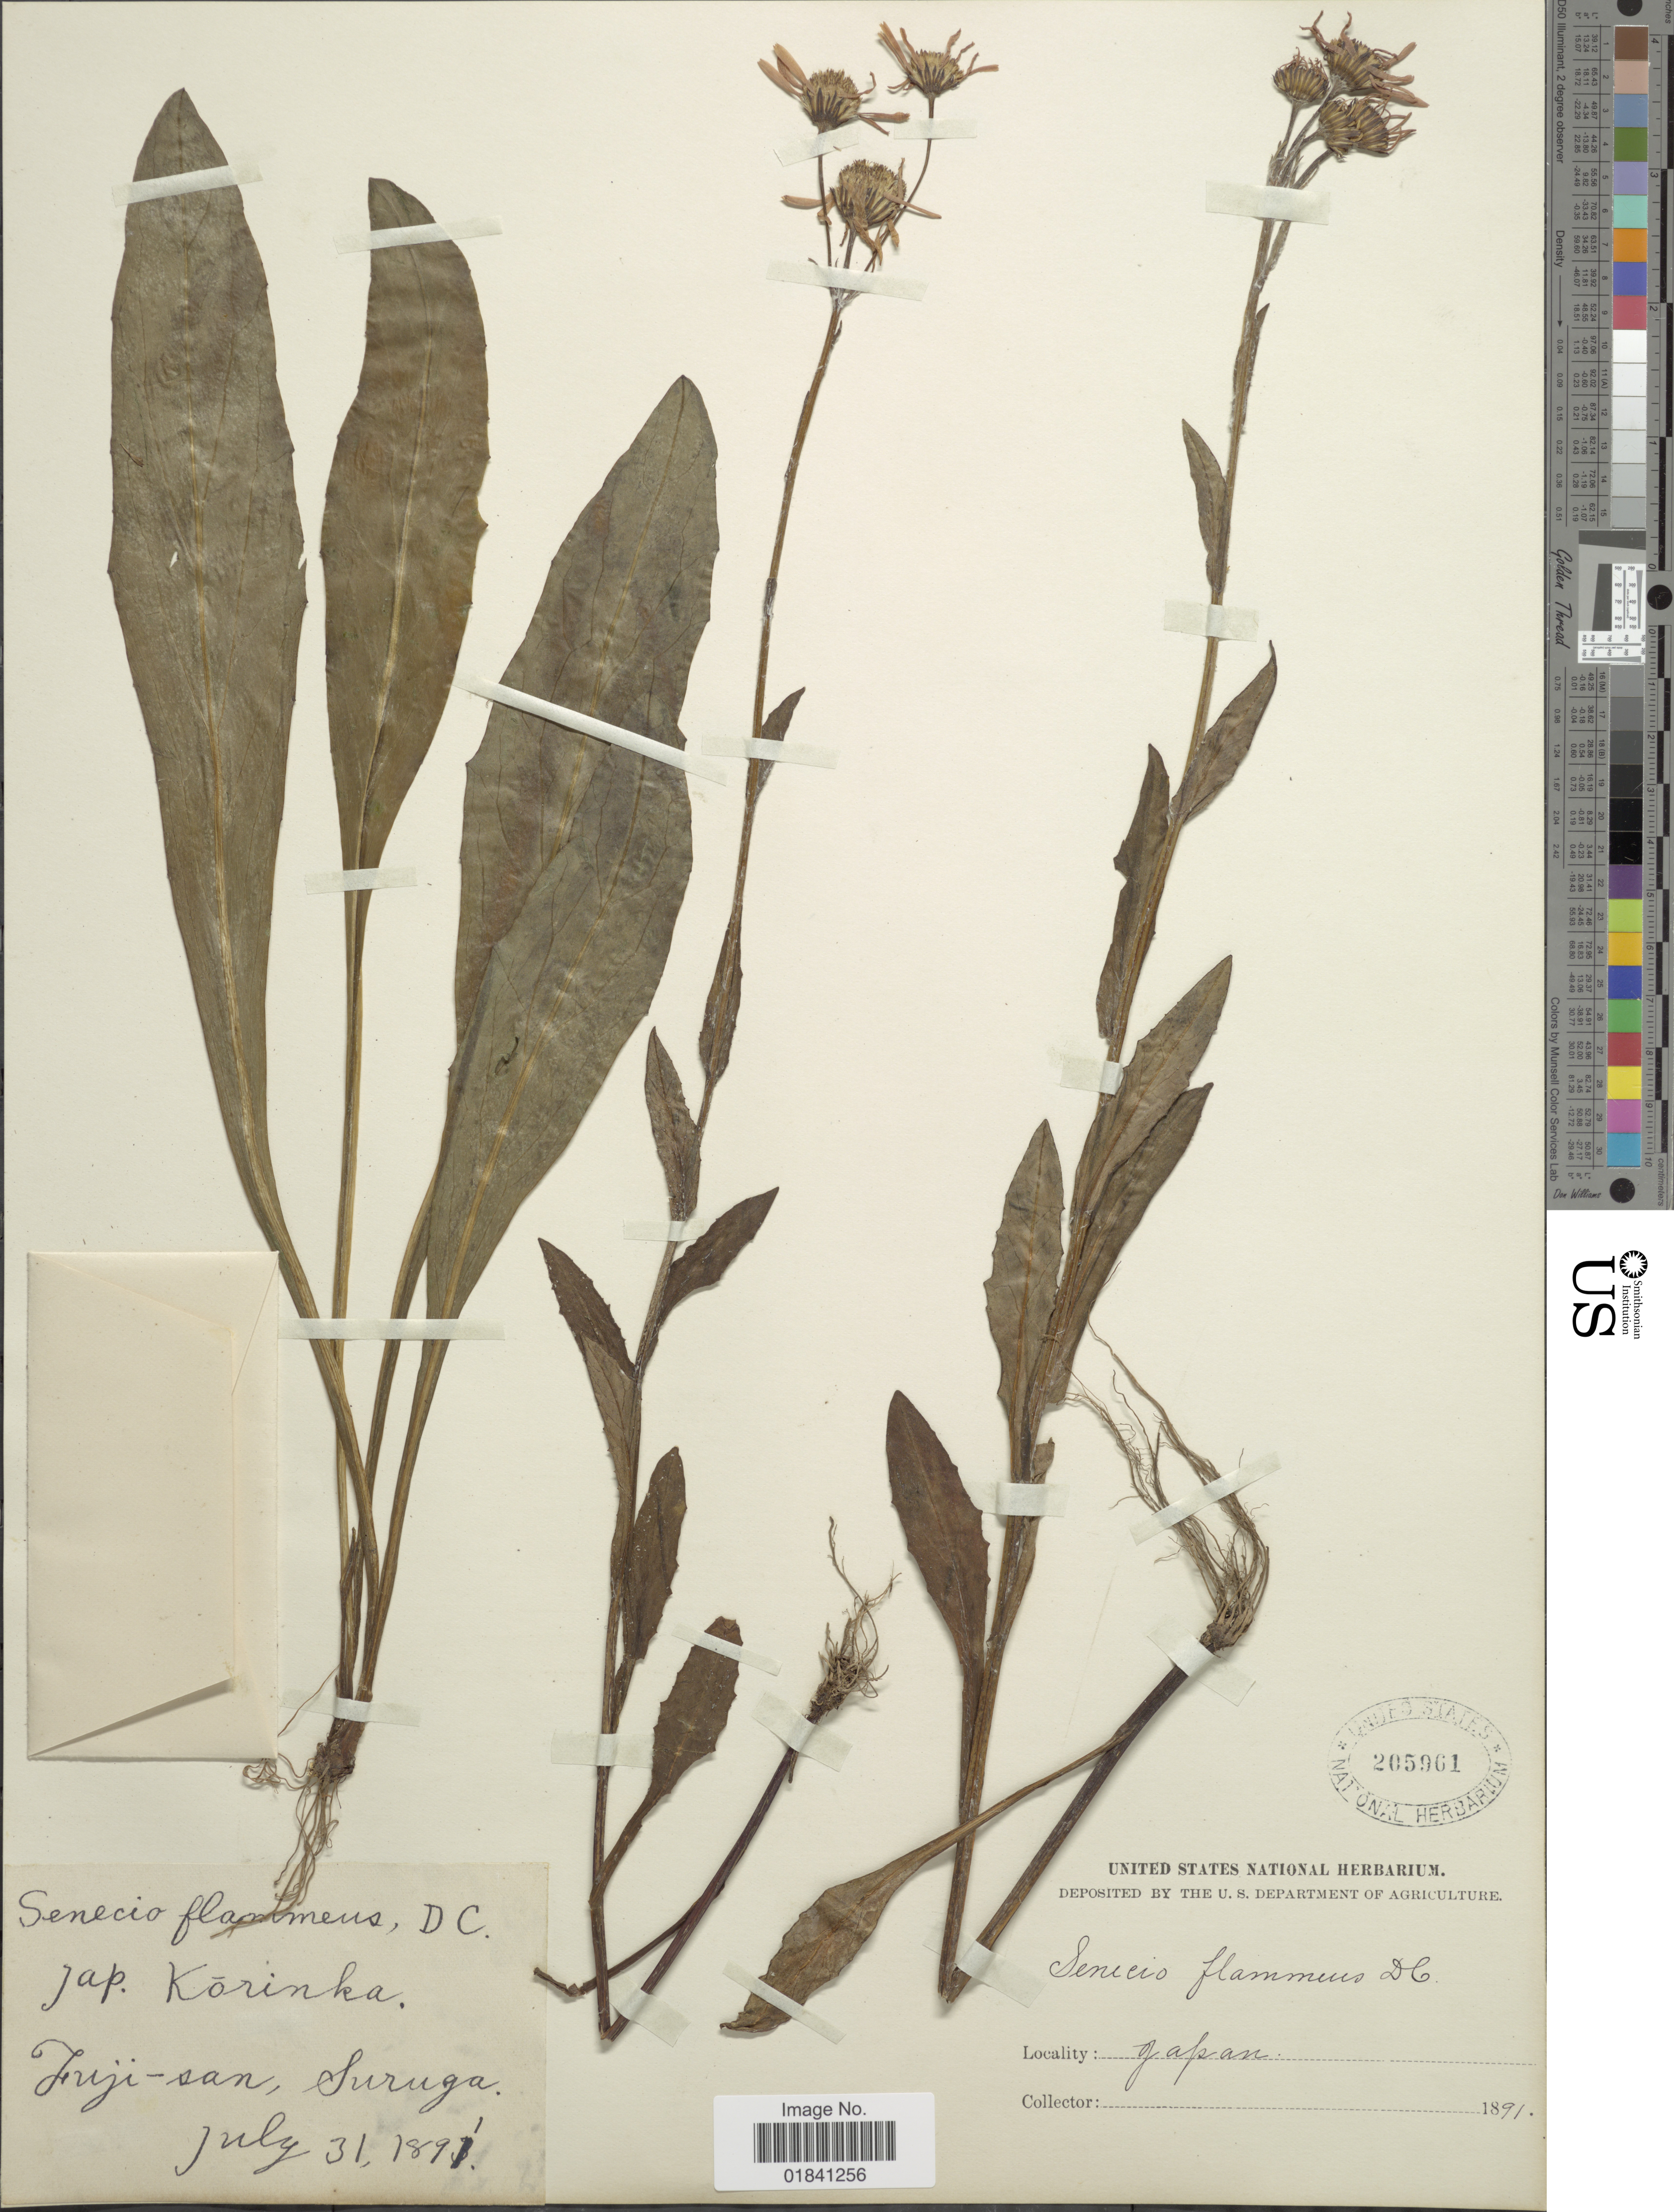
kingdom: Plantae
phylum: Tracheophyta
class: Magnoliopsida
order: Asterales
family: Asteraceae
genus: Senecio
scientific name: Senecio flammeus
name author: Turcz. ex A. DC.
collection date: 1891-07-31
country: Japan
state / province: Sizuoka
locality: Fuji-san, Suruga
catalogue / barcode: US 205961